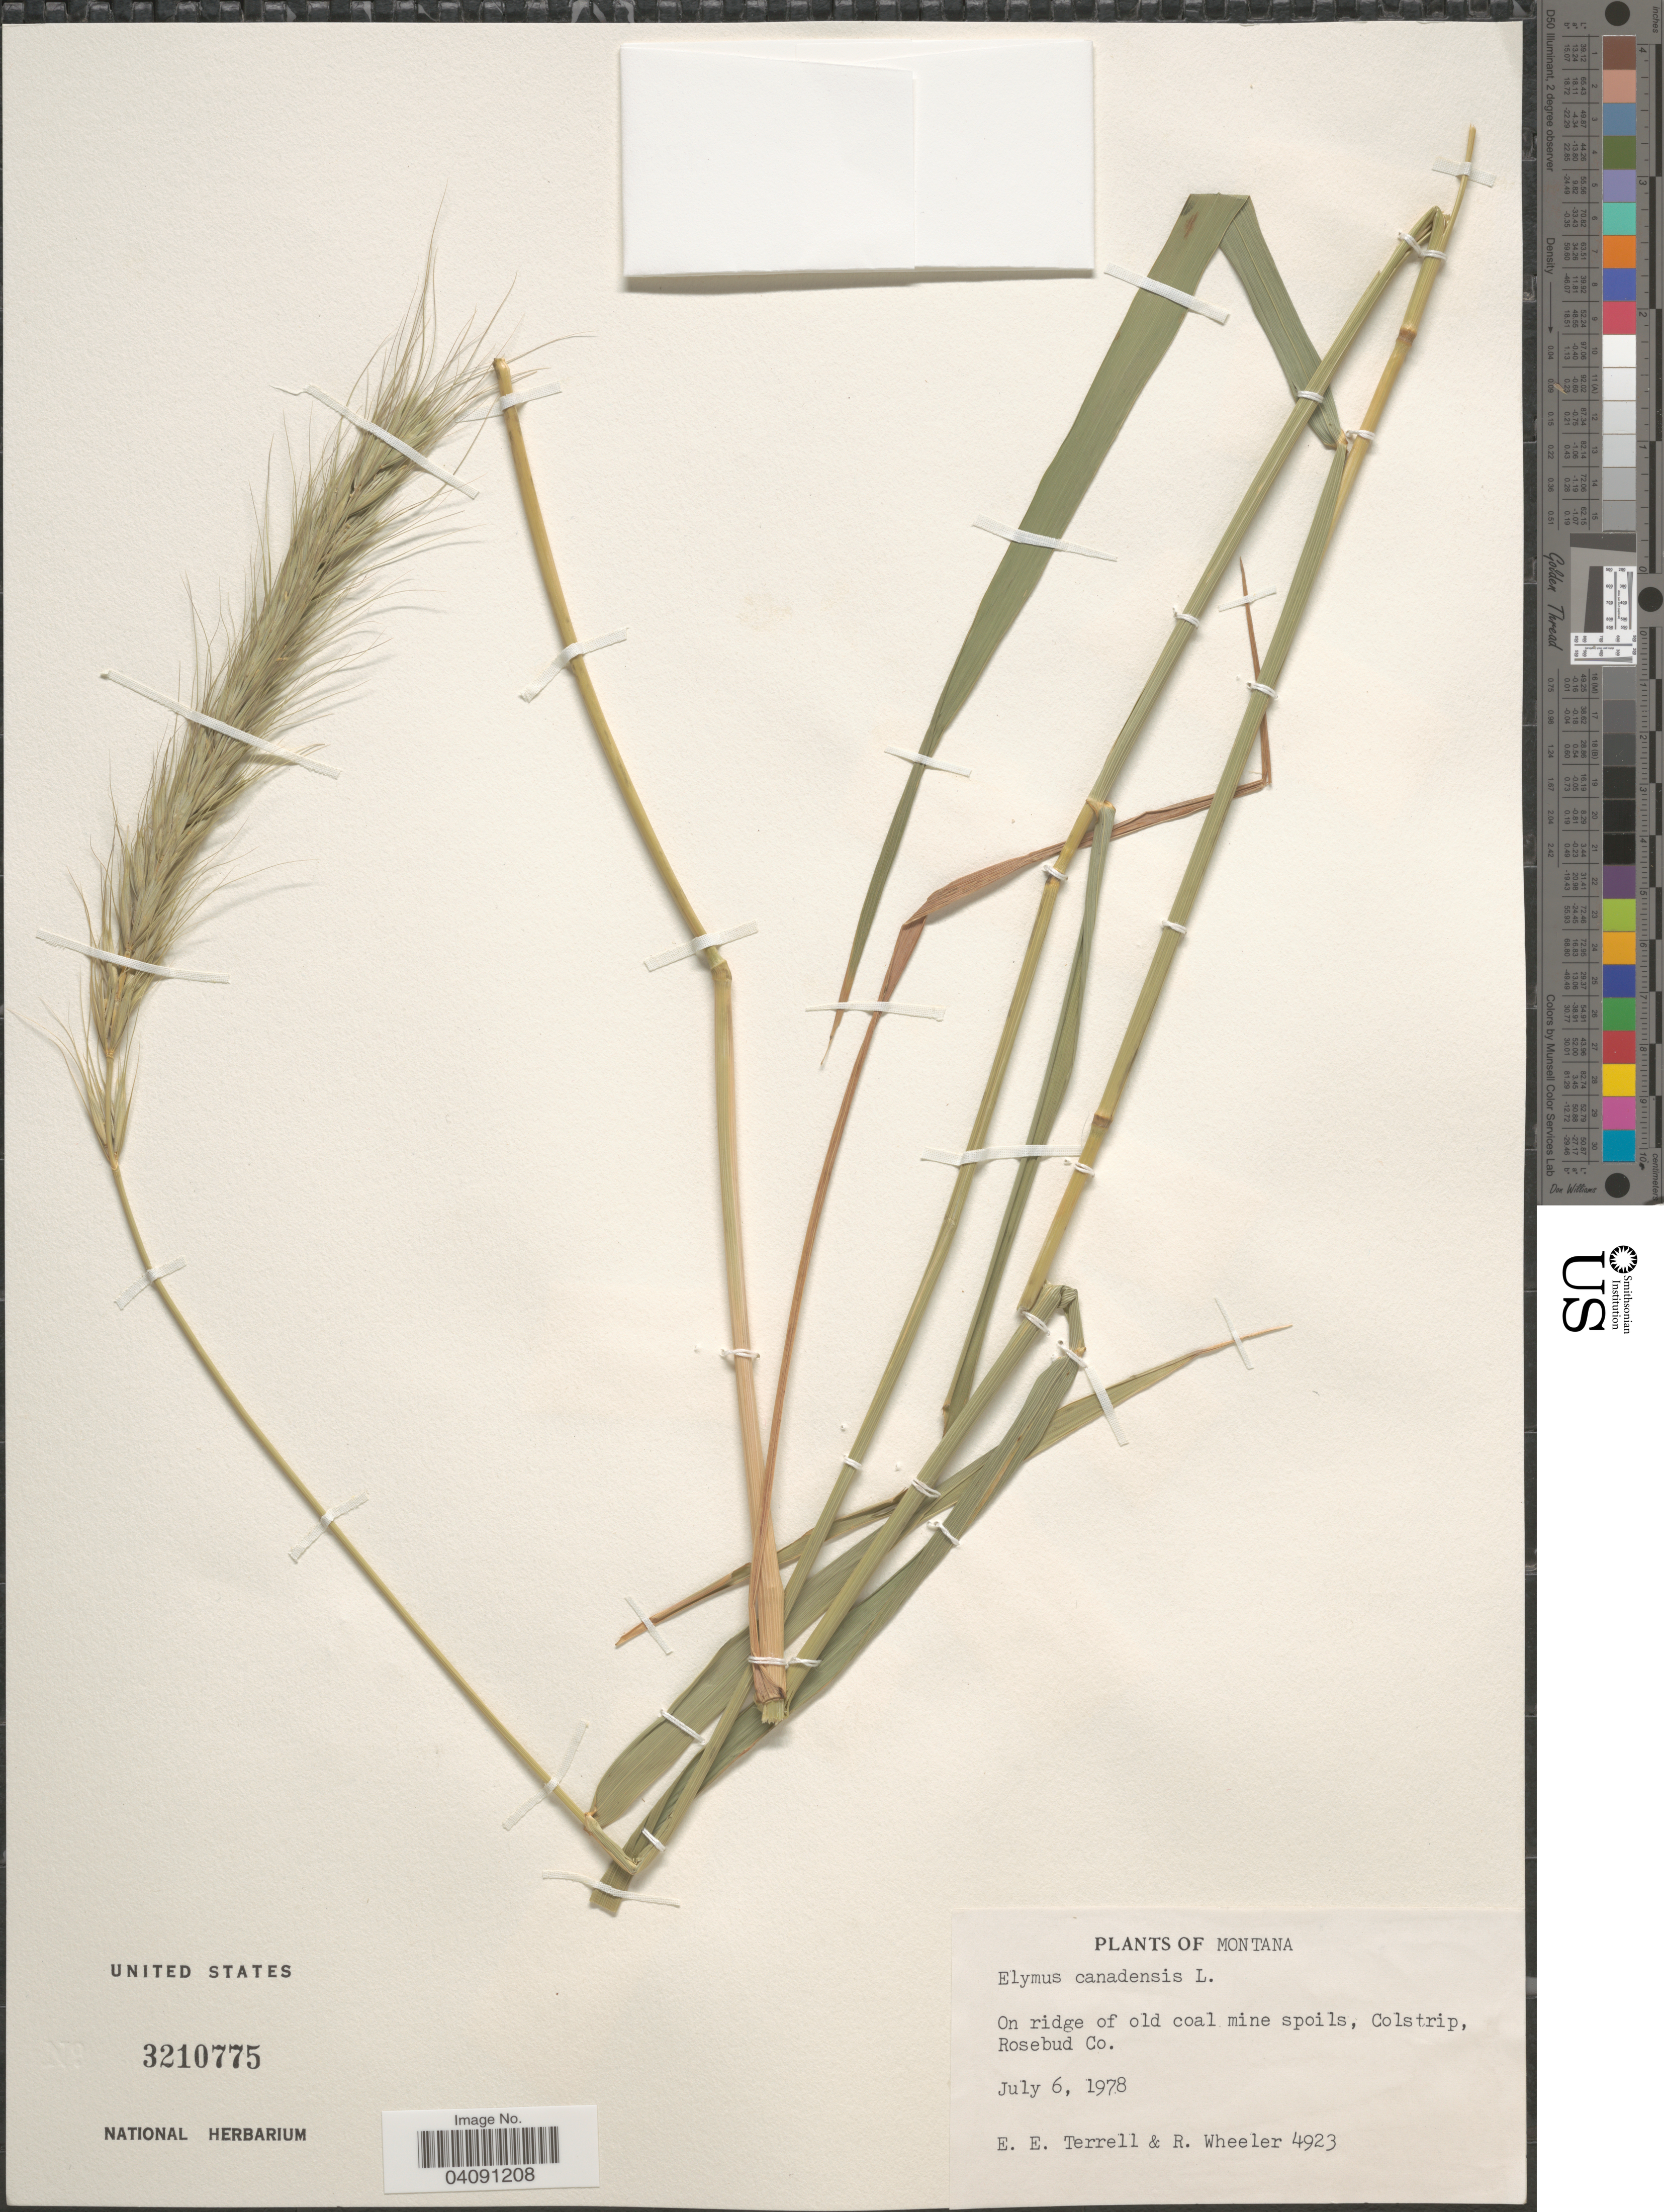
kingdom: Plantae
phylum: Tracheophyta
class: Liliopsida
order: Poales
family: Poaceae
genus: Elymus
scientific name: Elymus canadensis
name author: L.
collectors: E. E. Terrell & R. Wheeler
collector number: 4923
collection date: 1978-07-06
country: United States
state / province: Montana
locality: On ridge of old coal mine spoils, Colstrip, Rosebud Co.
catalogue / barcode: US 3210775